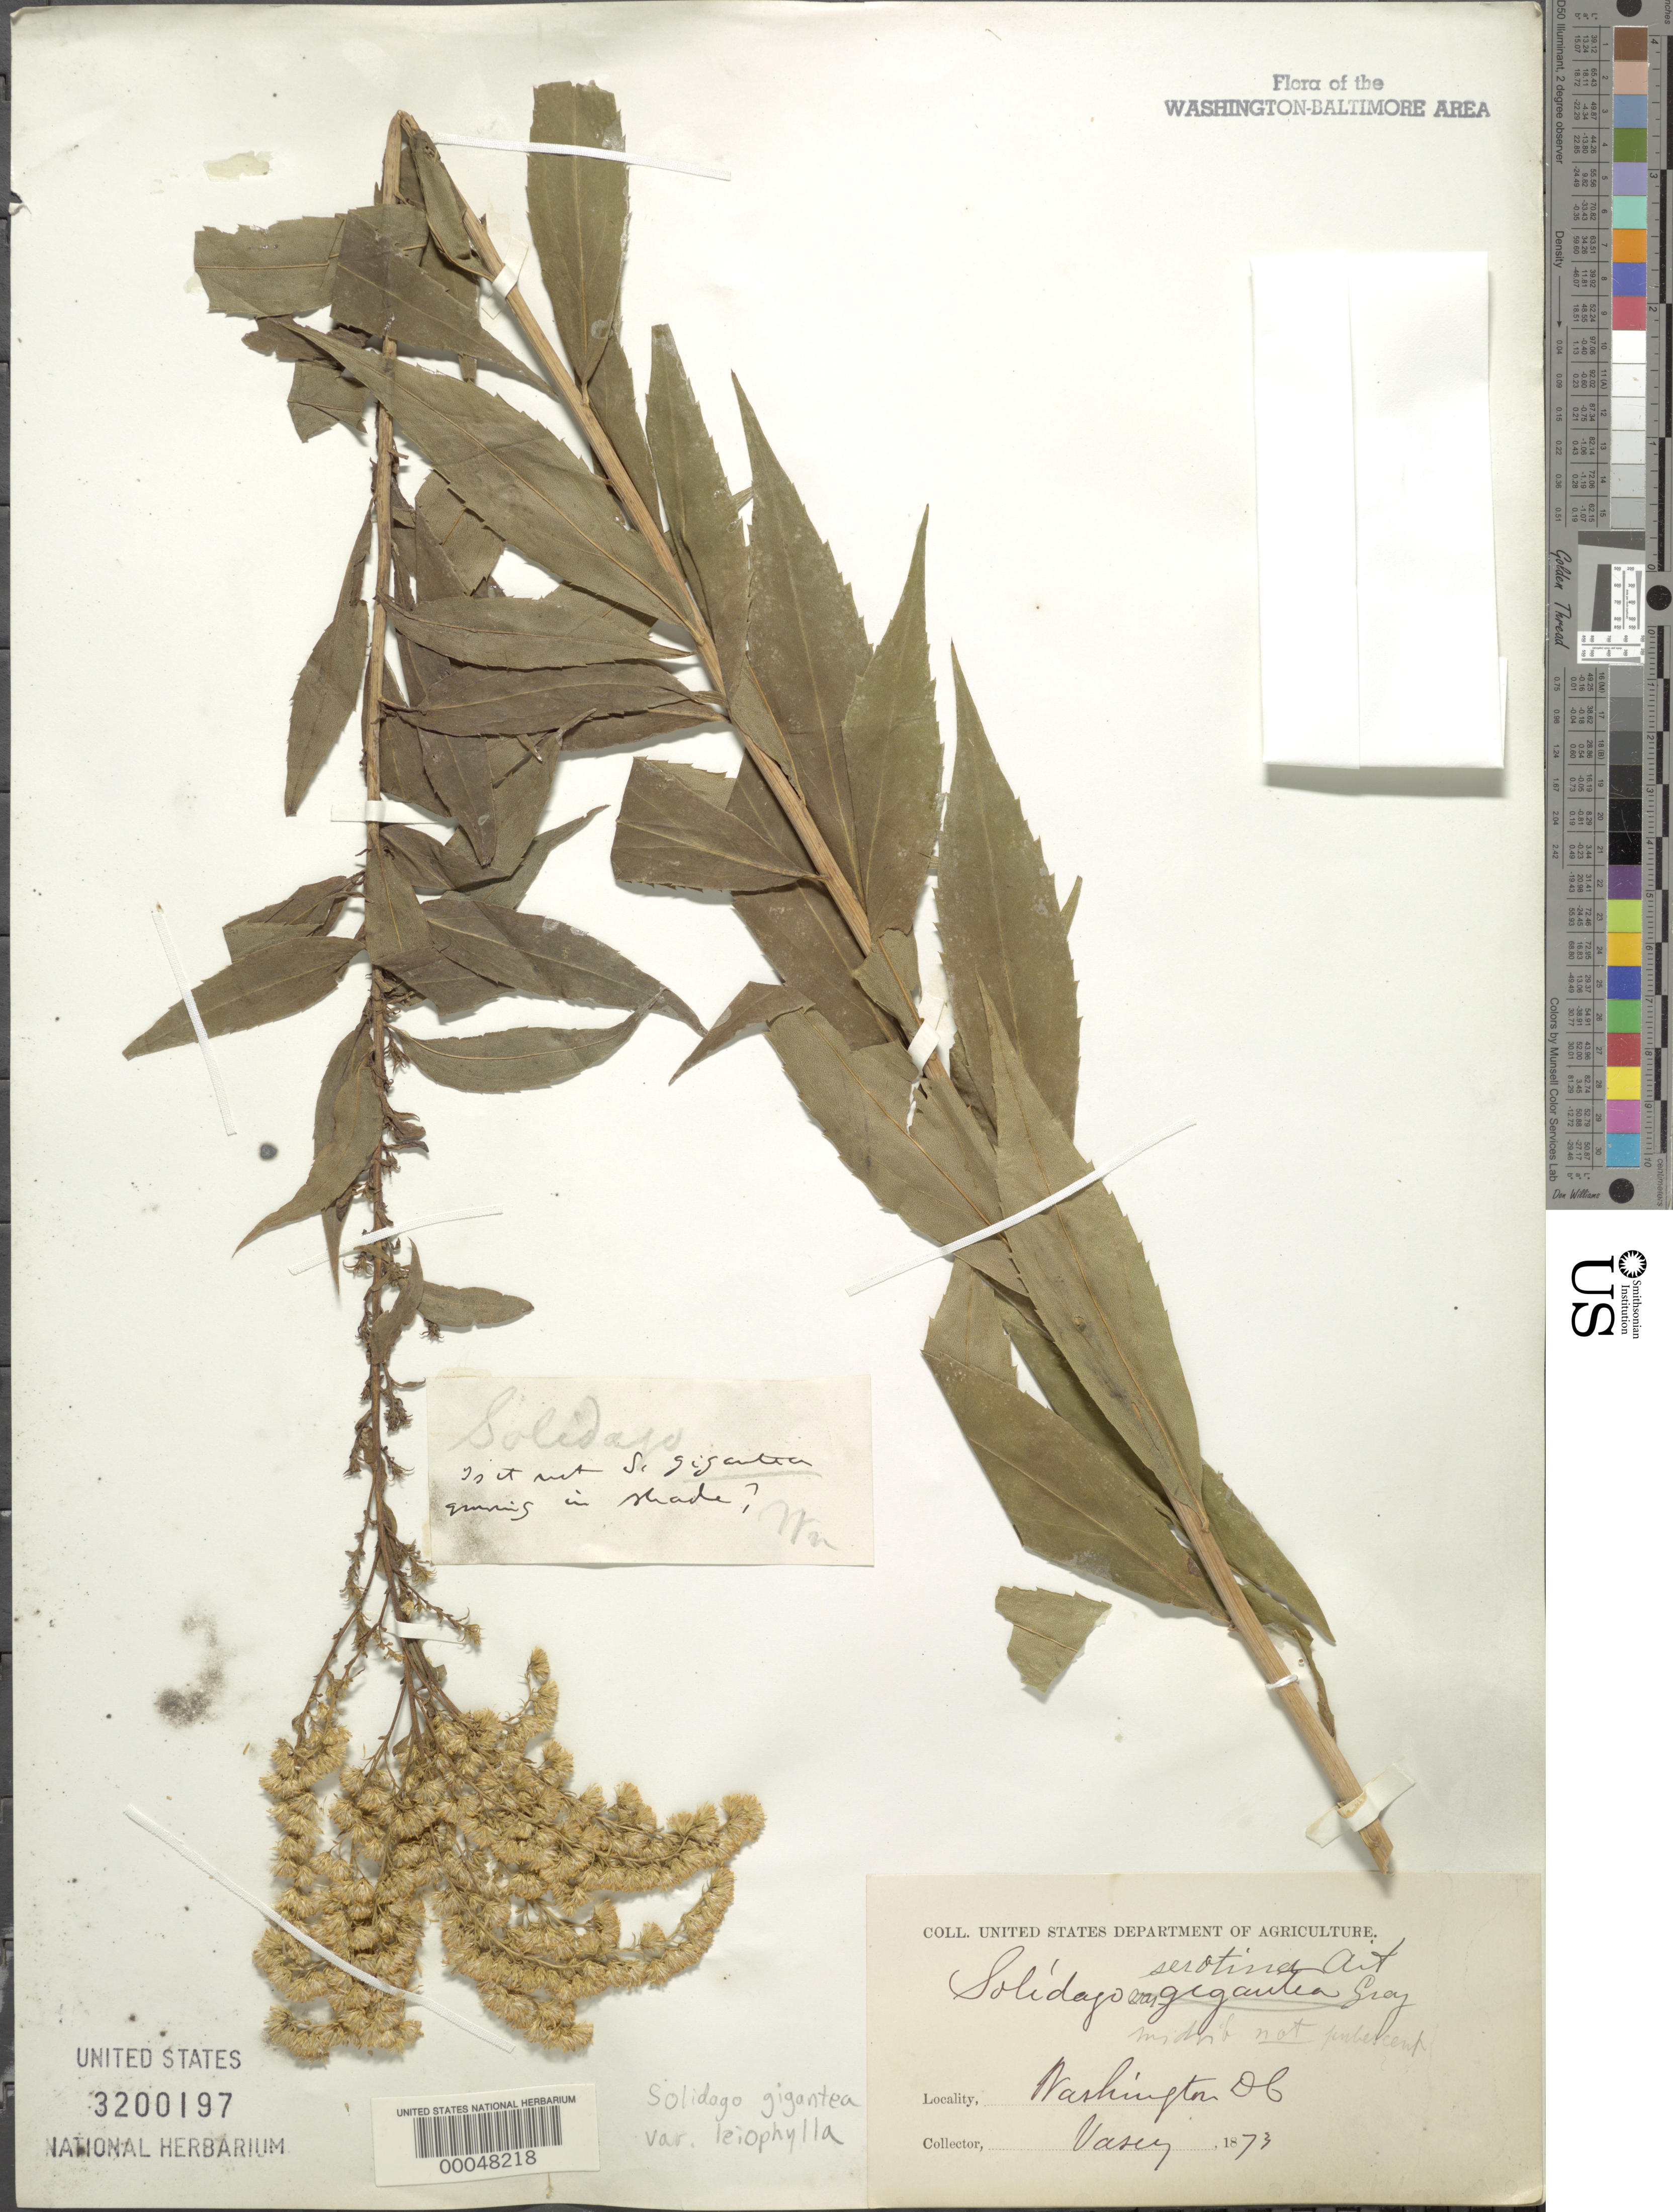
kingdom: Plantae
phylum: Tracheophyta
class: Magnoliopsida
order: Asterales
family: Asteraceae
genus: Solidago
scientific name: Solidago gigantea var. leiophylla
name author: Fernald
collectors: G. R. Vasey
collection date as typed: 1873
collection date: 1873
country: United States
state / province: District of Columbia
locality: Washington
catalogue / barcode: US 3200197